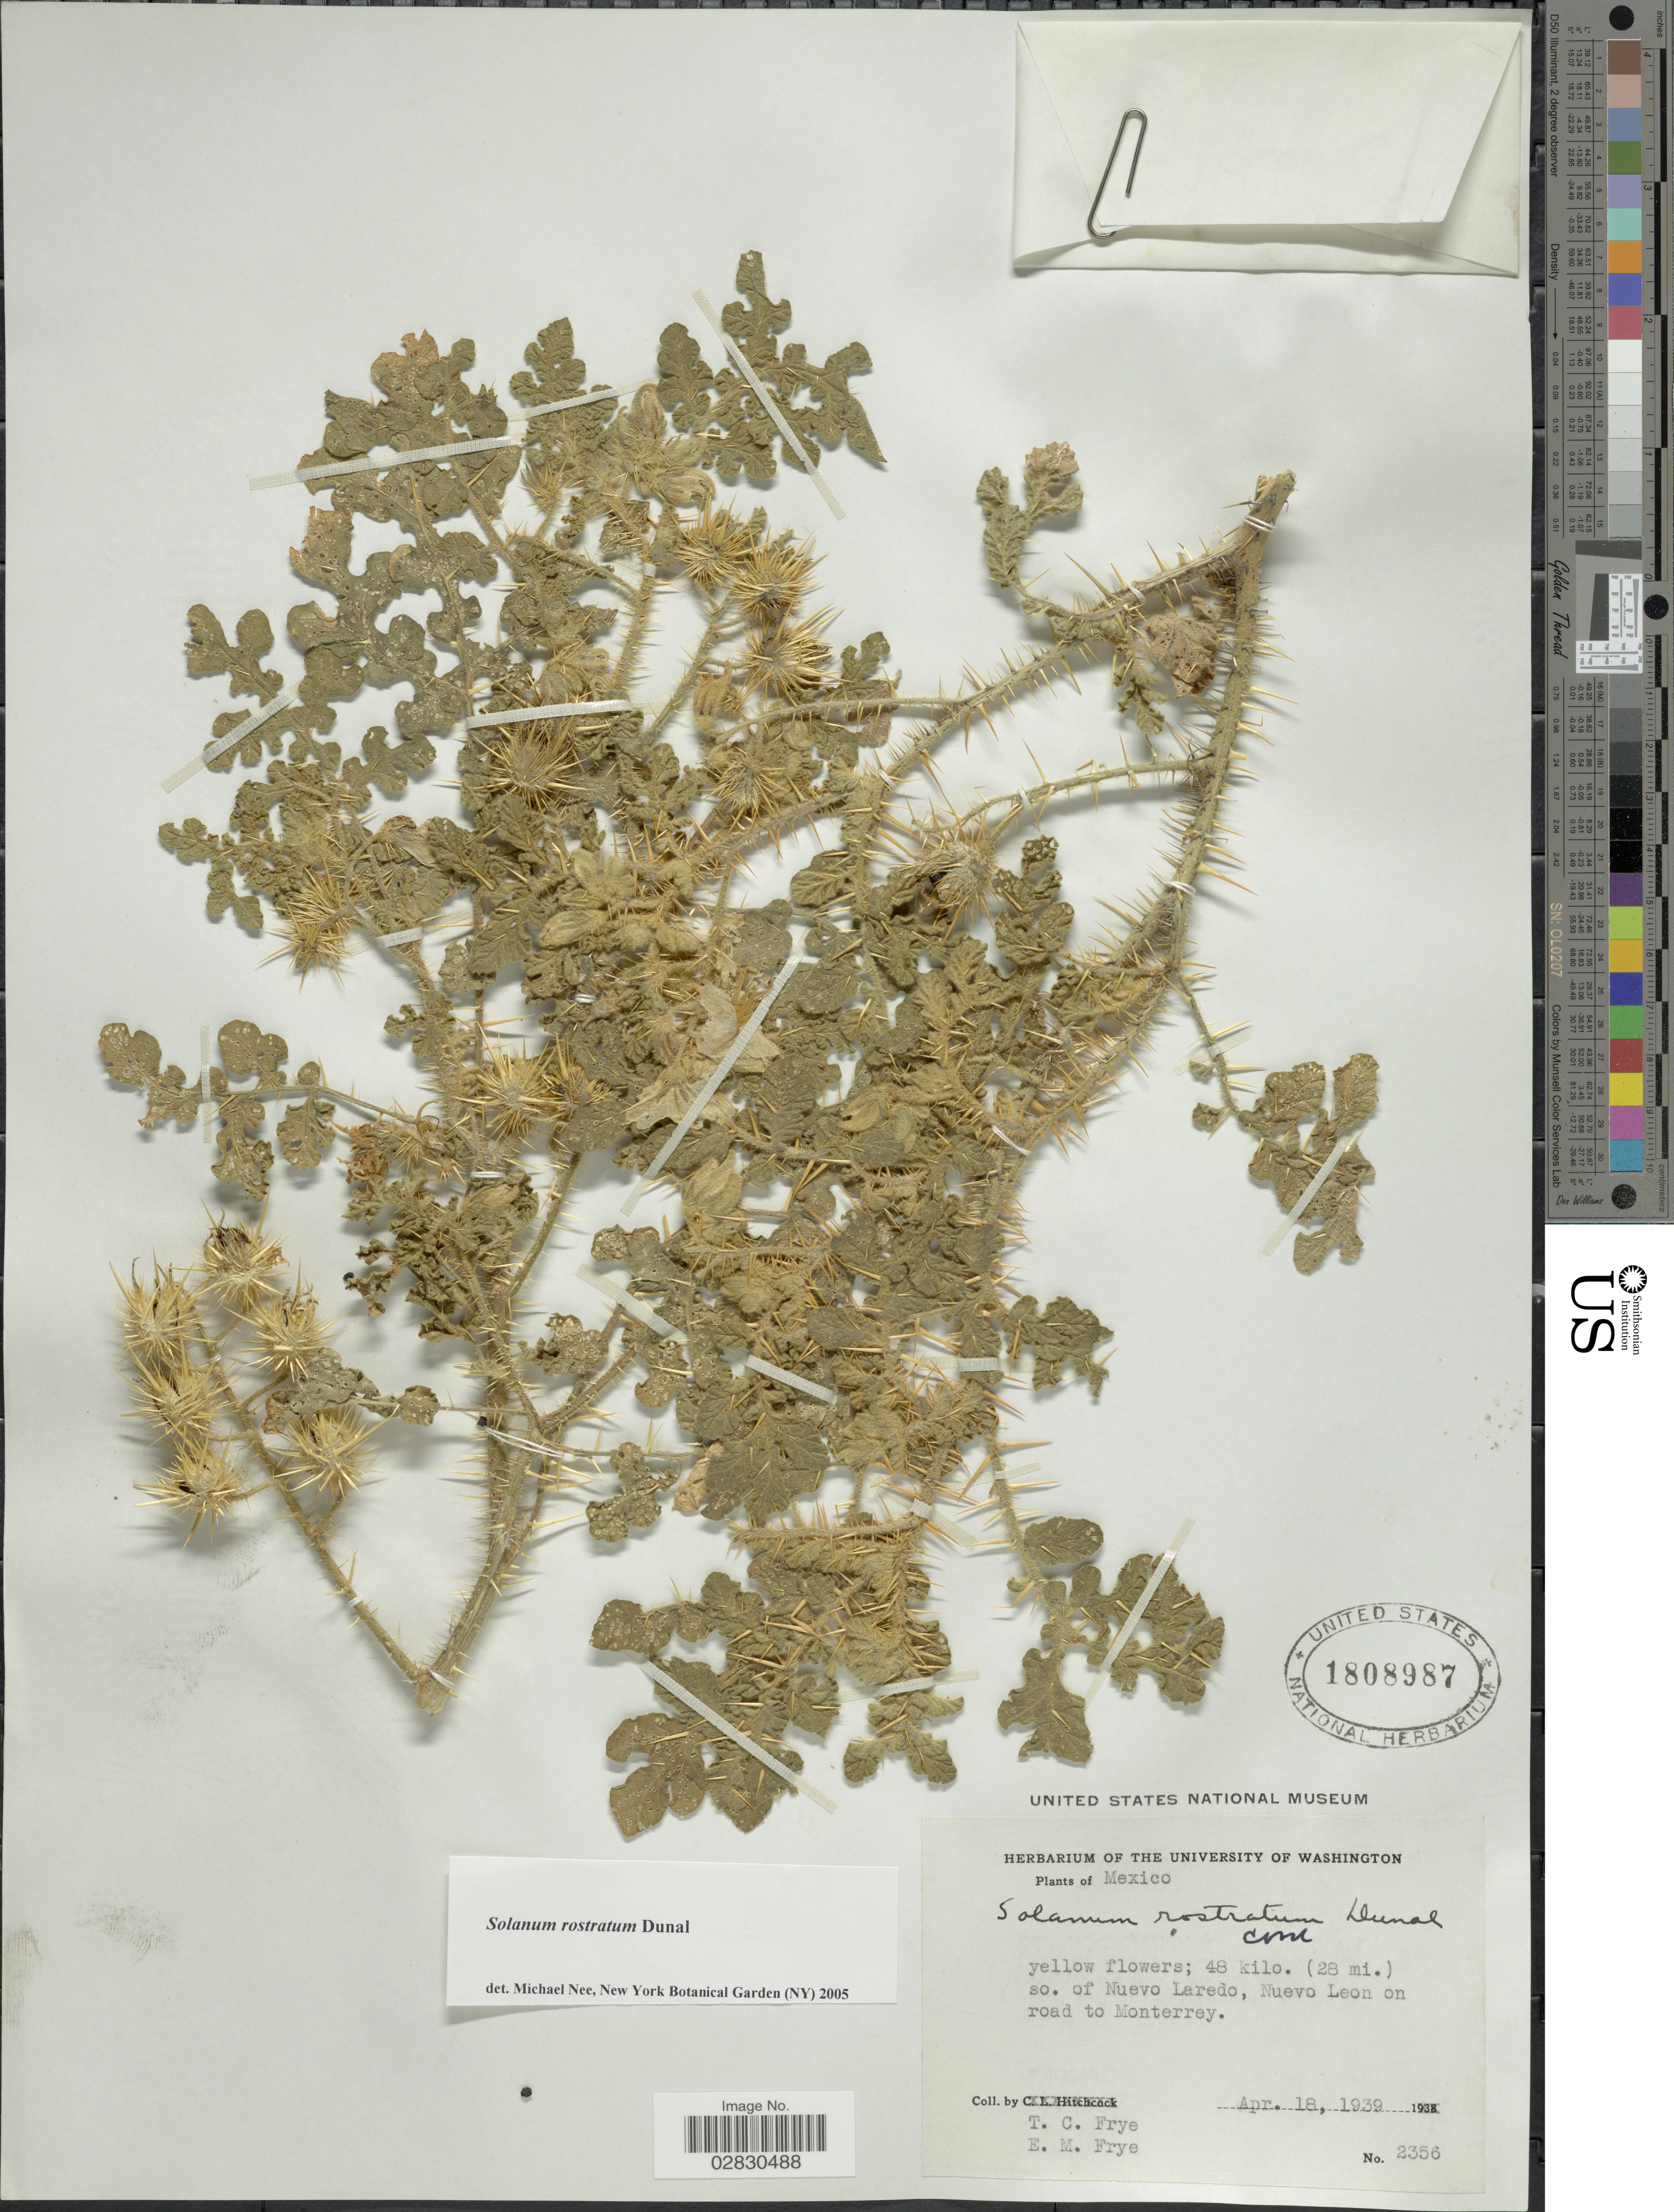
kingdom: Plantae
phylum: Tracheophyta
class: Magnoliopsida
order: Solanales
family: Solanaceae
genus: Solanum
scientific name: Solanum rostratum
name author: Dunal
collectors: T. C. Frye & E. Frye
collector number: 2356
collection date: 1939-04-18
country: Mexico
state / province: Nuevo León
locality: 48 kilo. (28 mi.) so. of Nuevo Laredo, Nuevo Leon on road to Monterrey.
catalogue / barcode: US 1808987